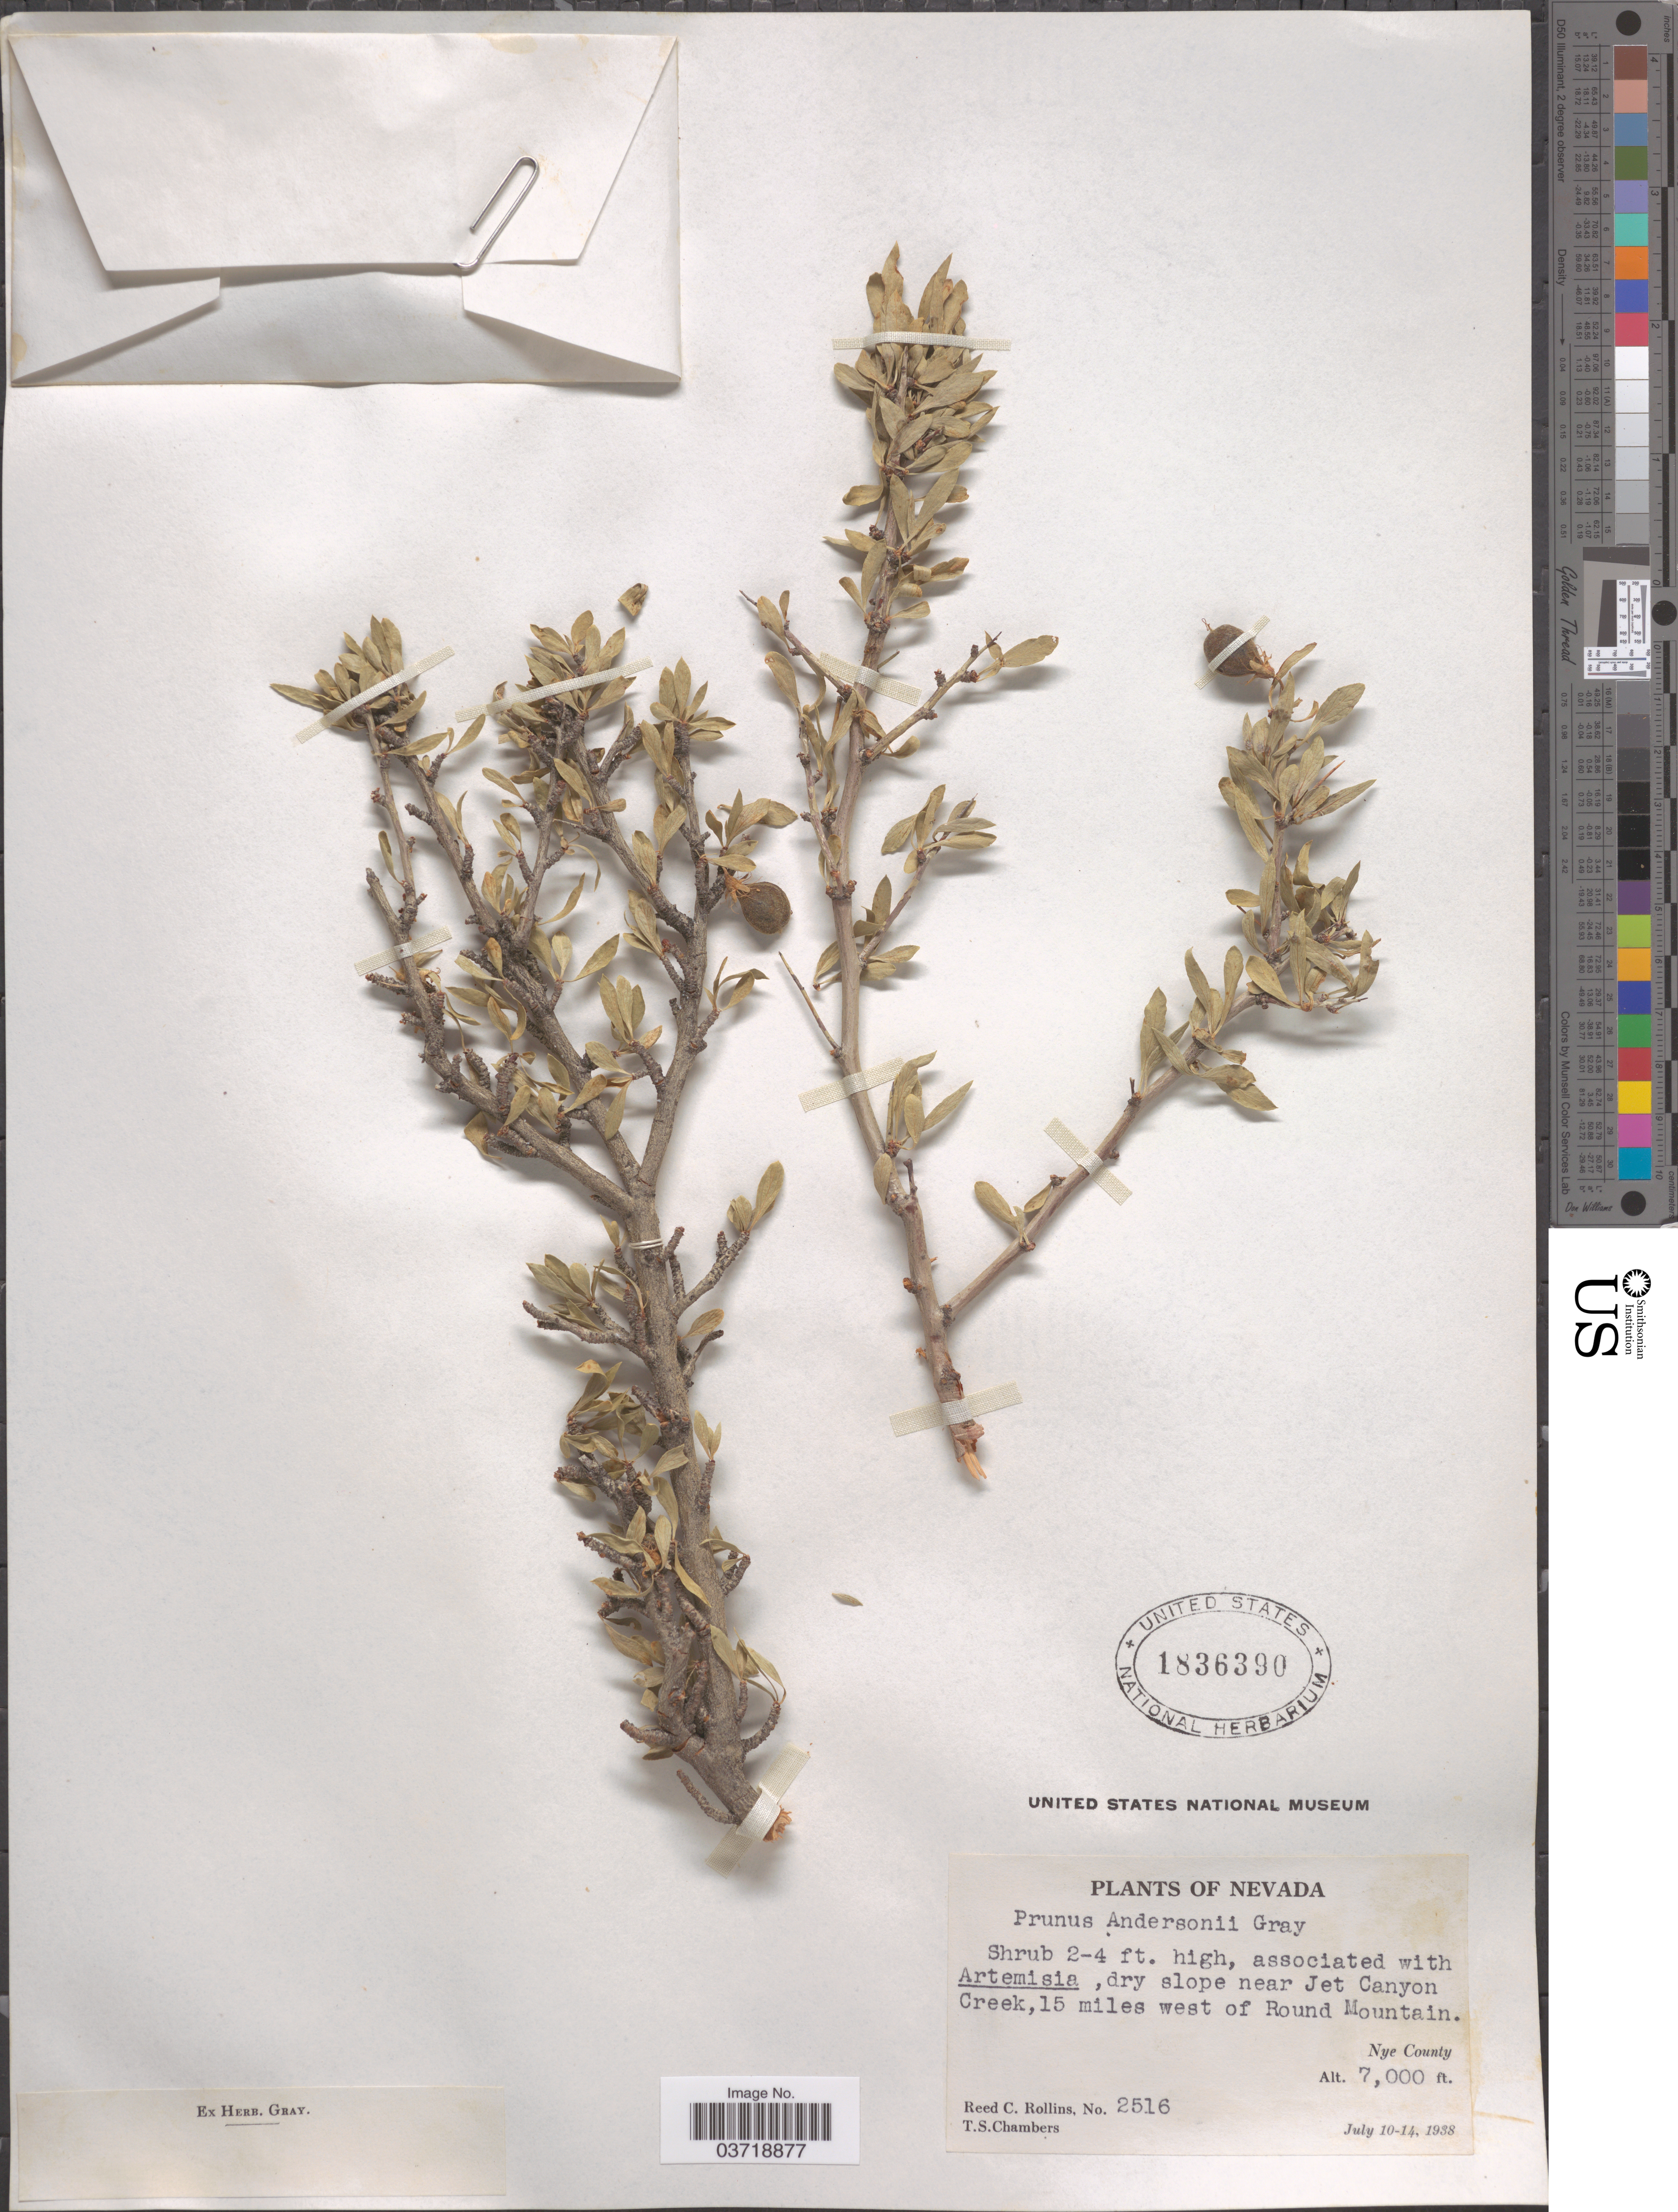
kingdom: Plantae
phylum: Tracheophyta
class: Magnoliopsida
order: Rosales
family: Rosaceae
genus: Prunus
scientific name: Prunus andersonii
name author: A. Gray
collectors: R. C. Rollins & T. Chambers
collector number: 2516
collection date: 1938-07-10/1938-07-14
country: United States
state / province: Nevada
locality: Dry slope near Jet Canyon Creek, 15 miles west of Round Mountain. Nye County.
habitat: dry slope near creek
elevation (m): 2134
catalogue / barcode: US 1836390